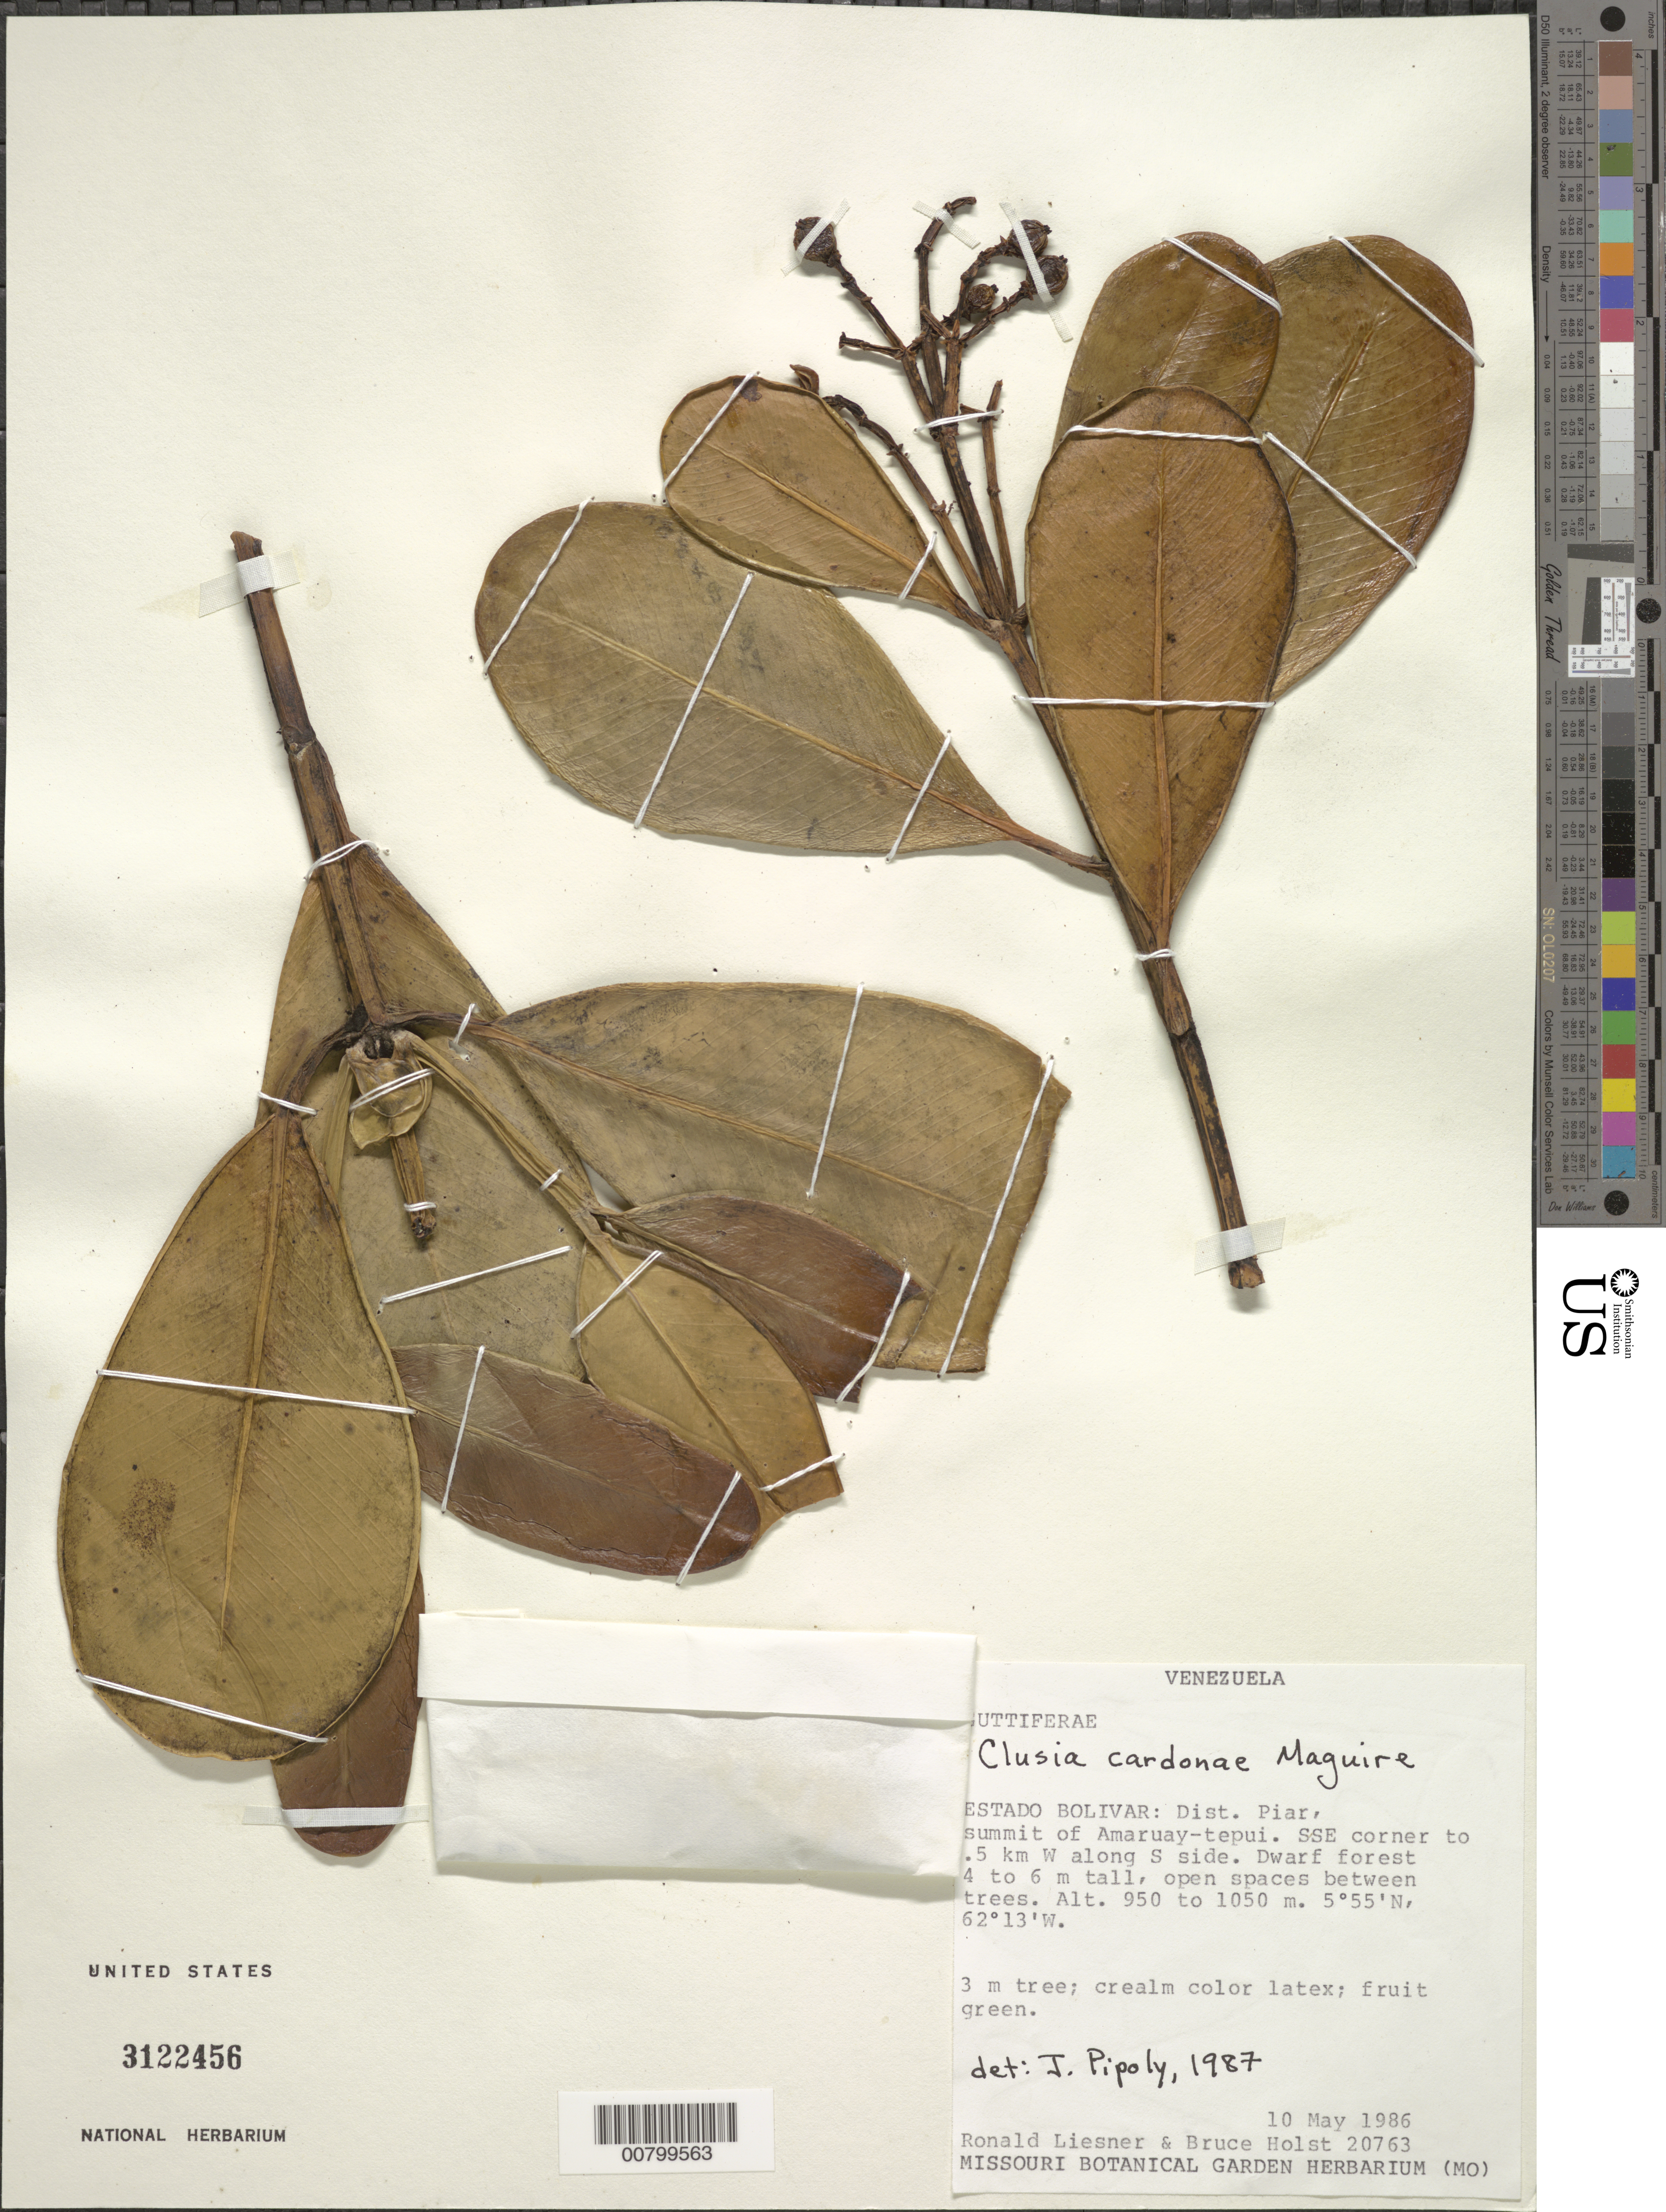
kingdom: Plantae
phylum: Tracheophyta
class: Magnoliopsida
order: Malpighiales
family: Clusiaceae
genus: Clusia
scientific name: Clusia cardonae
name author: Maguire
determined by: Pipoly, J. J., III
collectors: R. L. Liesner & B. Holst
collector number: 20763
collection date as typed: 10-May-86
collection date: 1986-05-10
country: Venezuela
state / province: Bolívar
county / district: Piar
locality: Amaruay-tepuí summit; SSE corner to 0.5 km W along S side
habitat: Dwarf forest 4 to 6m tall, open spaces between trees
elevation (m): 950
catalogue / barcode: US 3122456